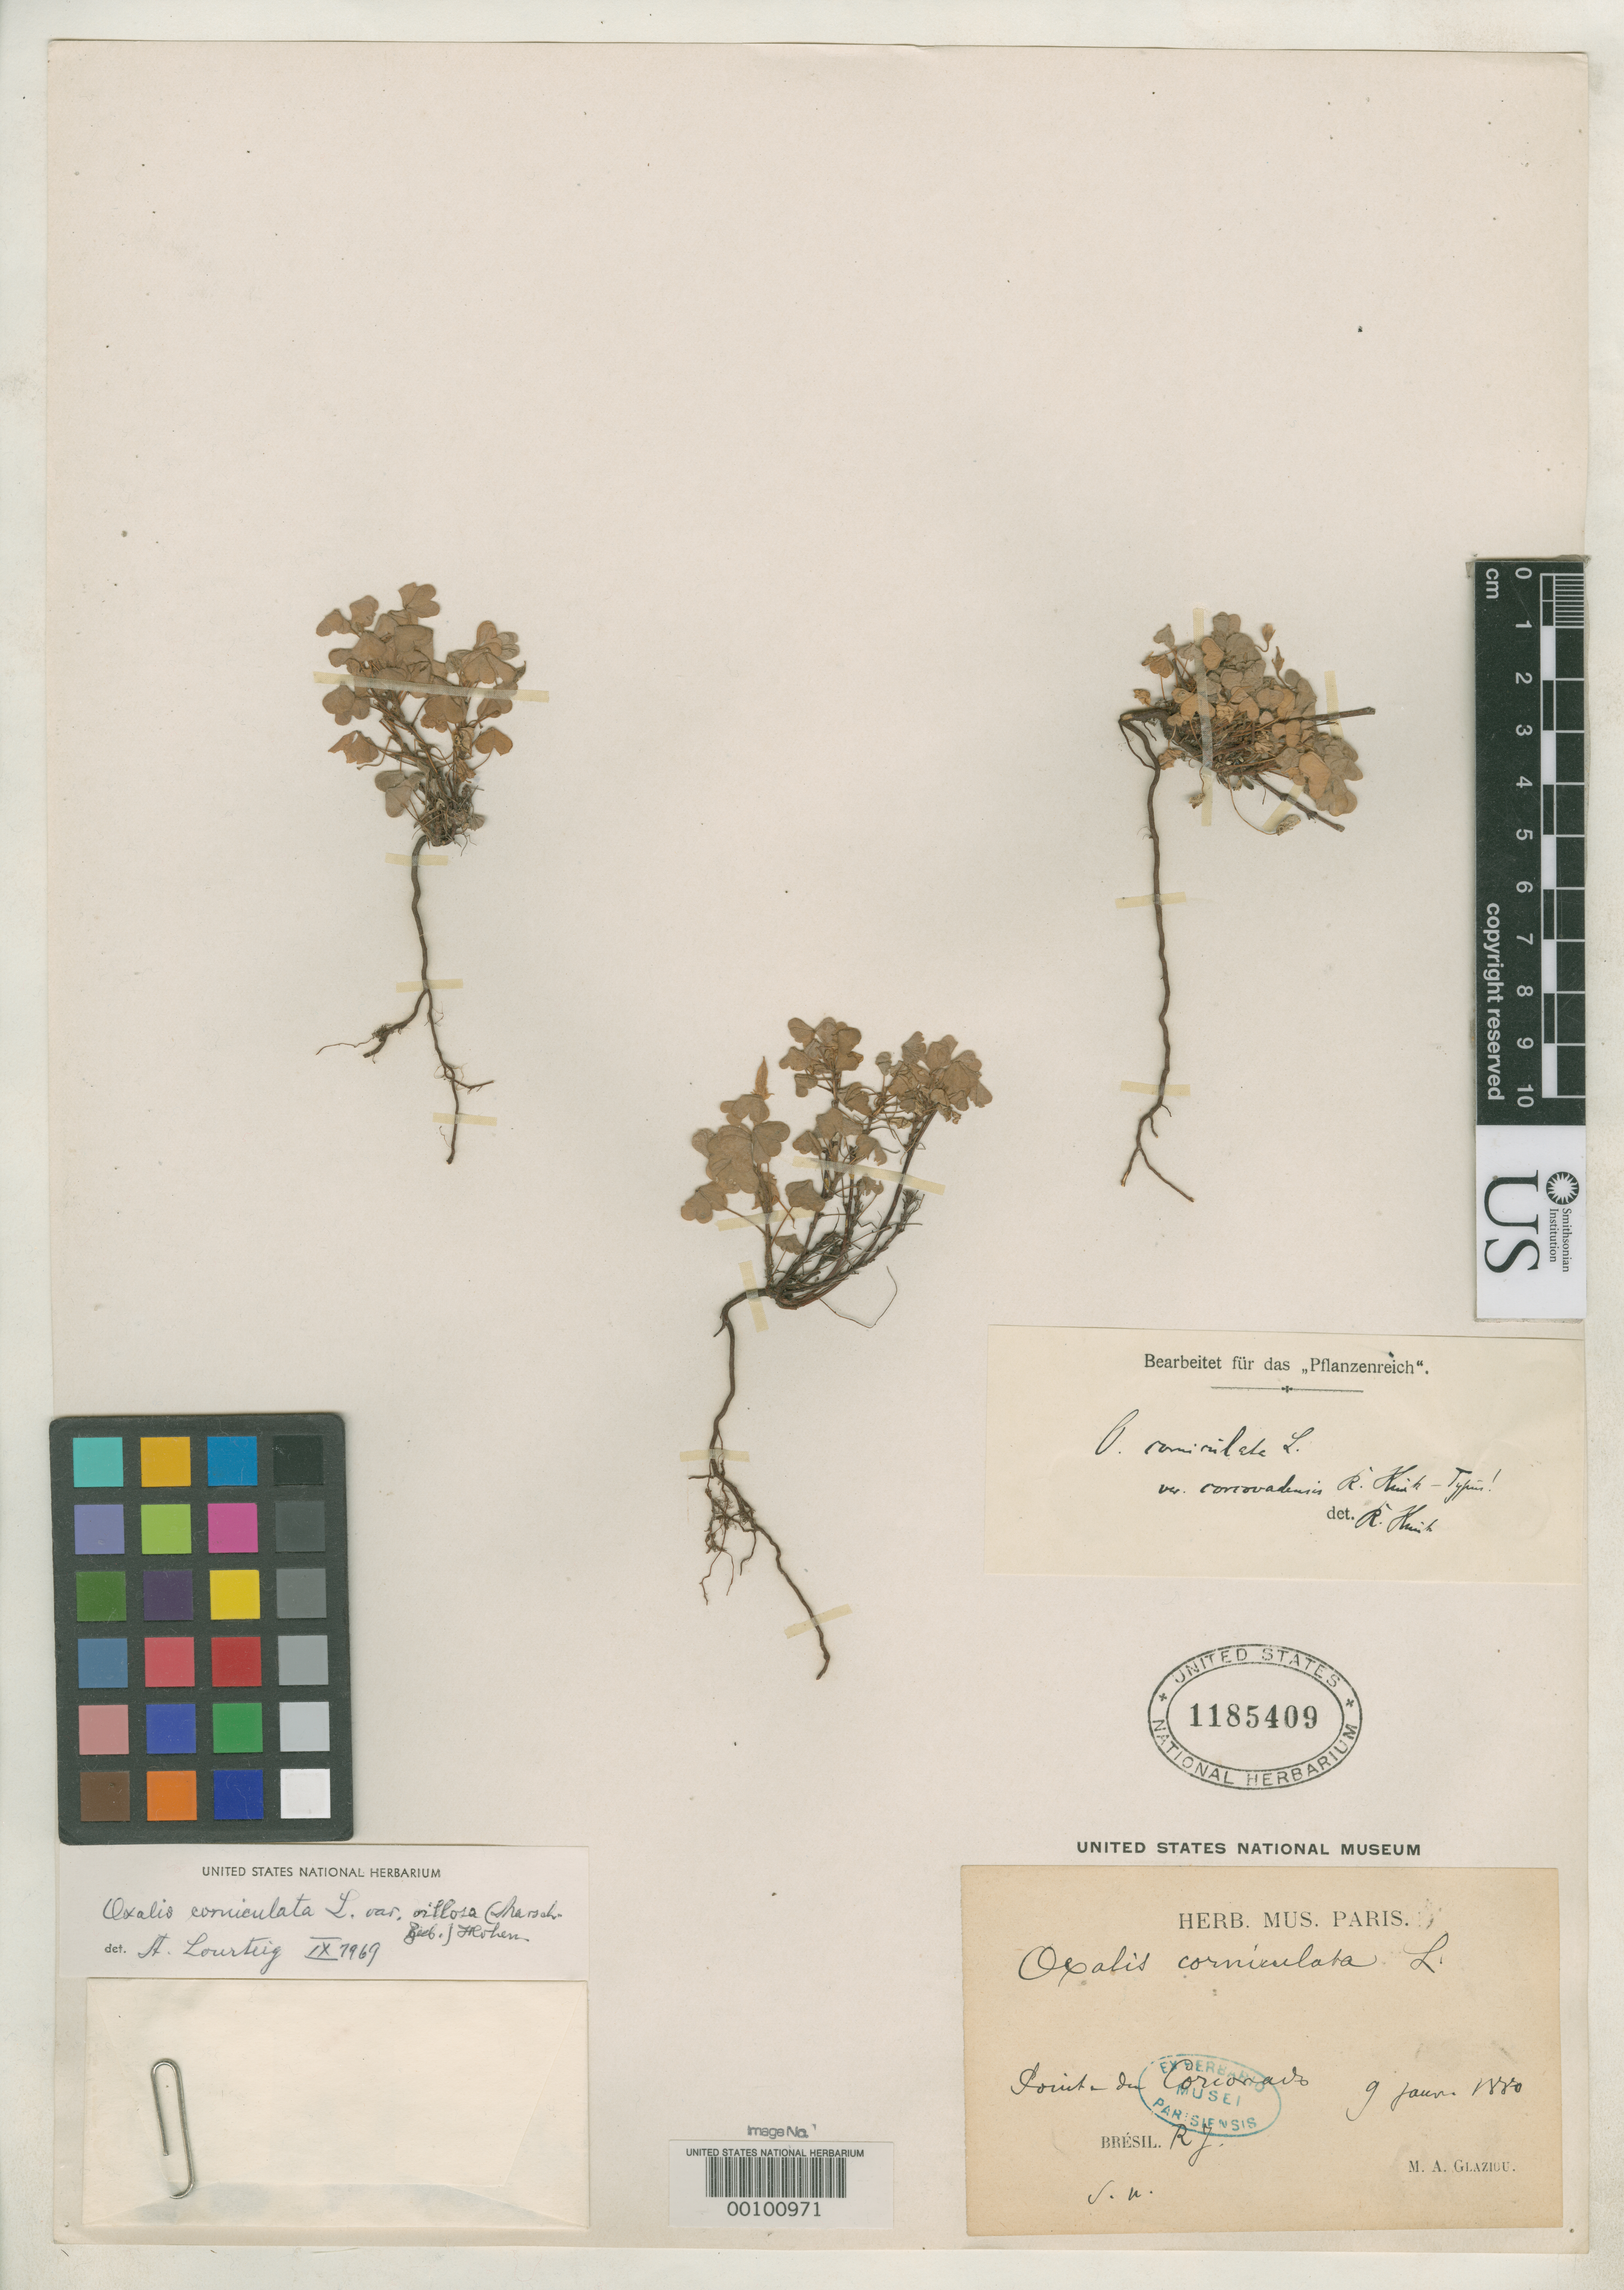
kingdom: Plantae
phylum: Tracheophyta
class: Magnoliopsida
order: Oxalidales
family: Oxalidaceae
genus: Oxalis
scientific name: Oxalis corniculata var. corcovadensis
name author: R. Knuth in Engl.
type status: Holotype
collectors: A. F. M. Glaziou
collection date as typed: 09 Jun 1880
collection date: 1880-06-09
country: Brazil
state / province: Rio de Janeiro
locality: Spitze des Corcovado.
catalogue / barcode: US 1185409